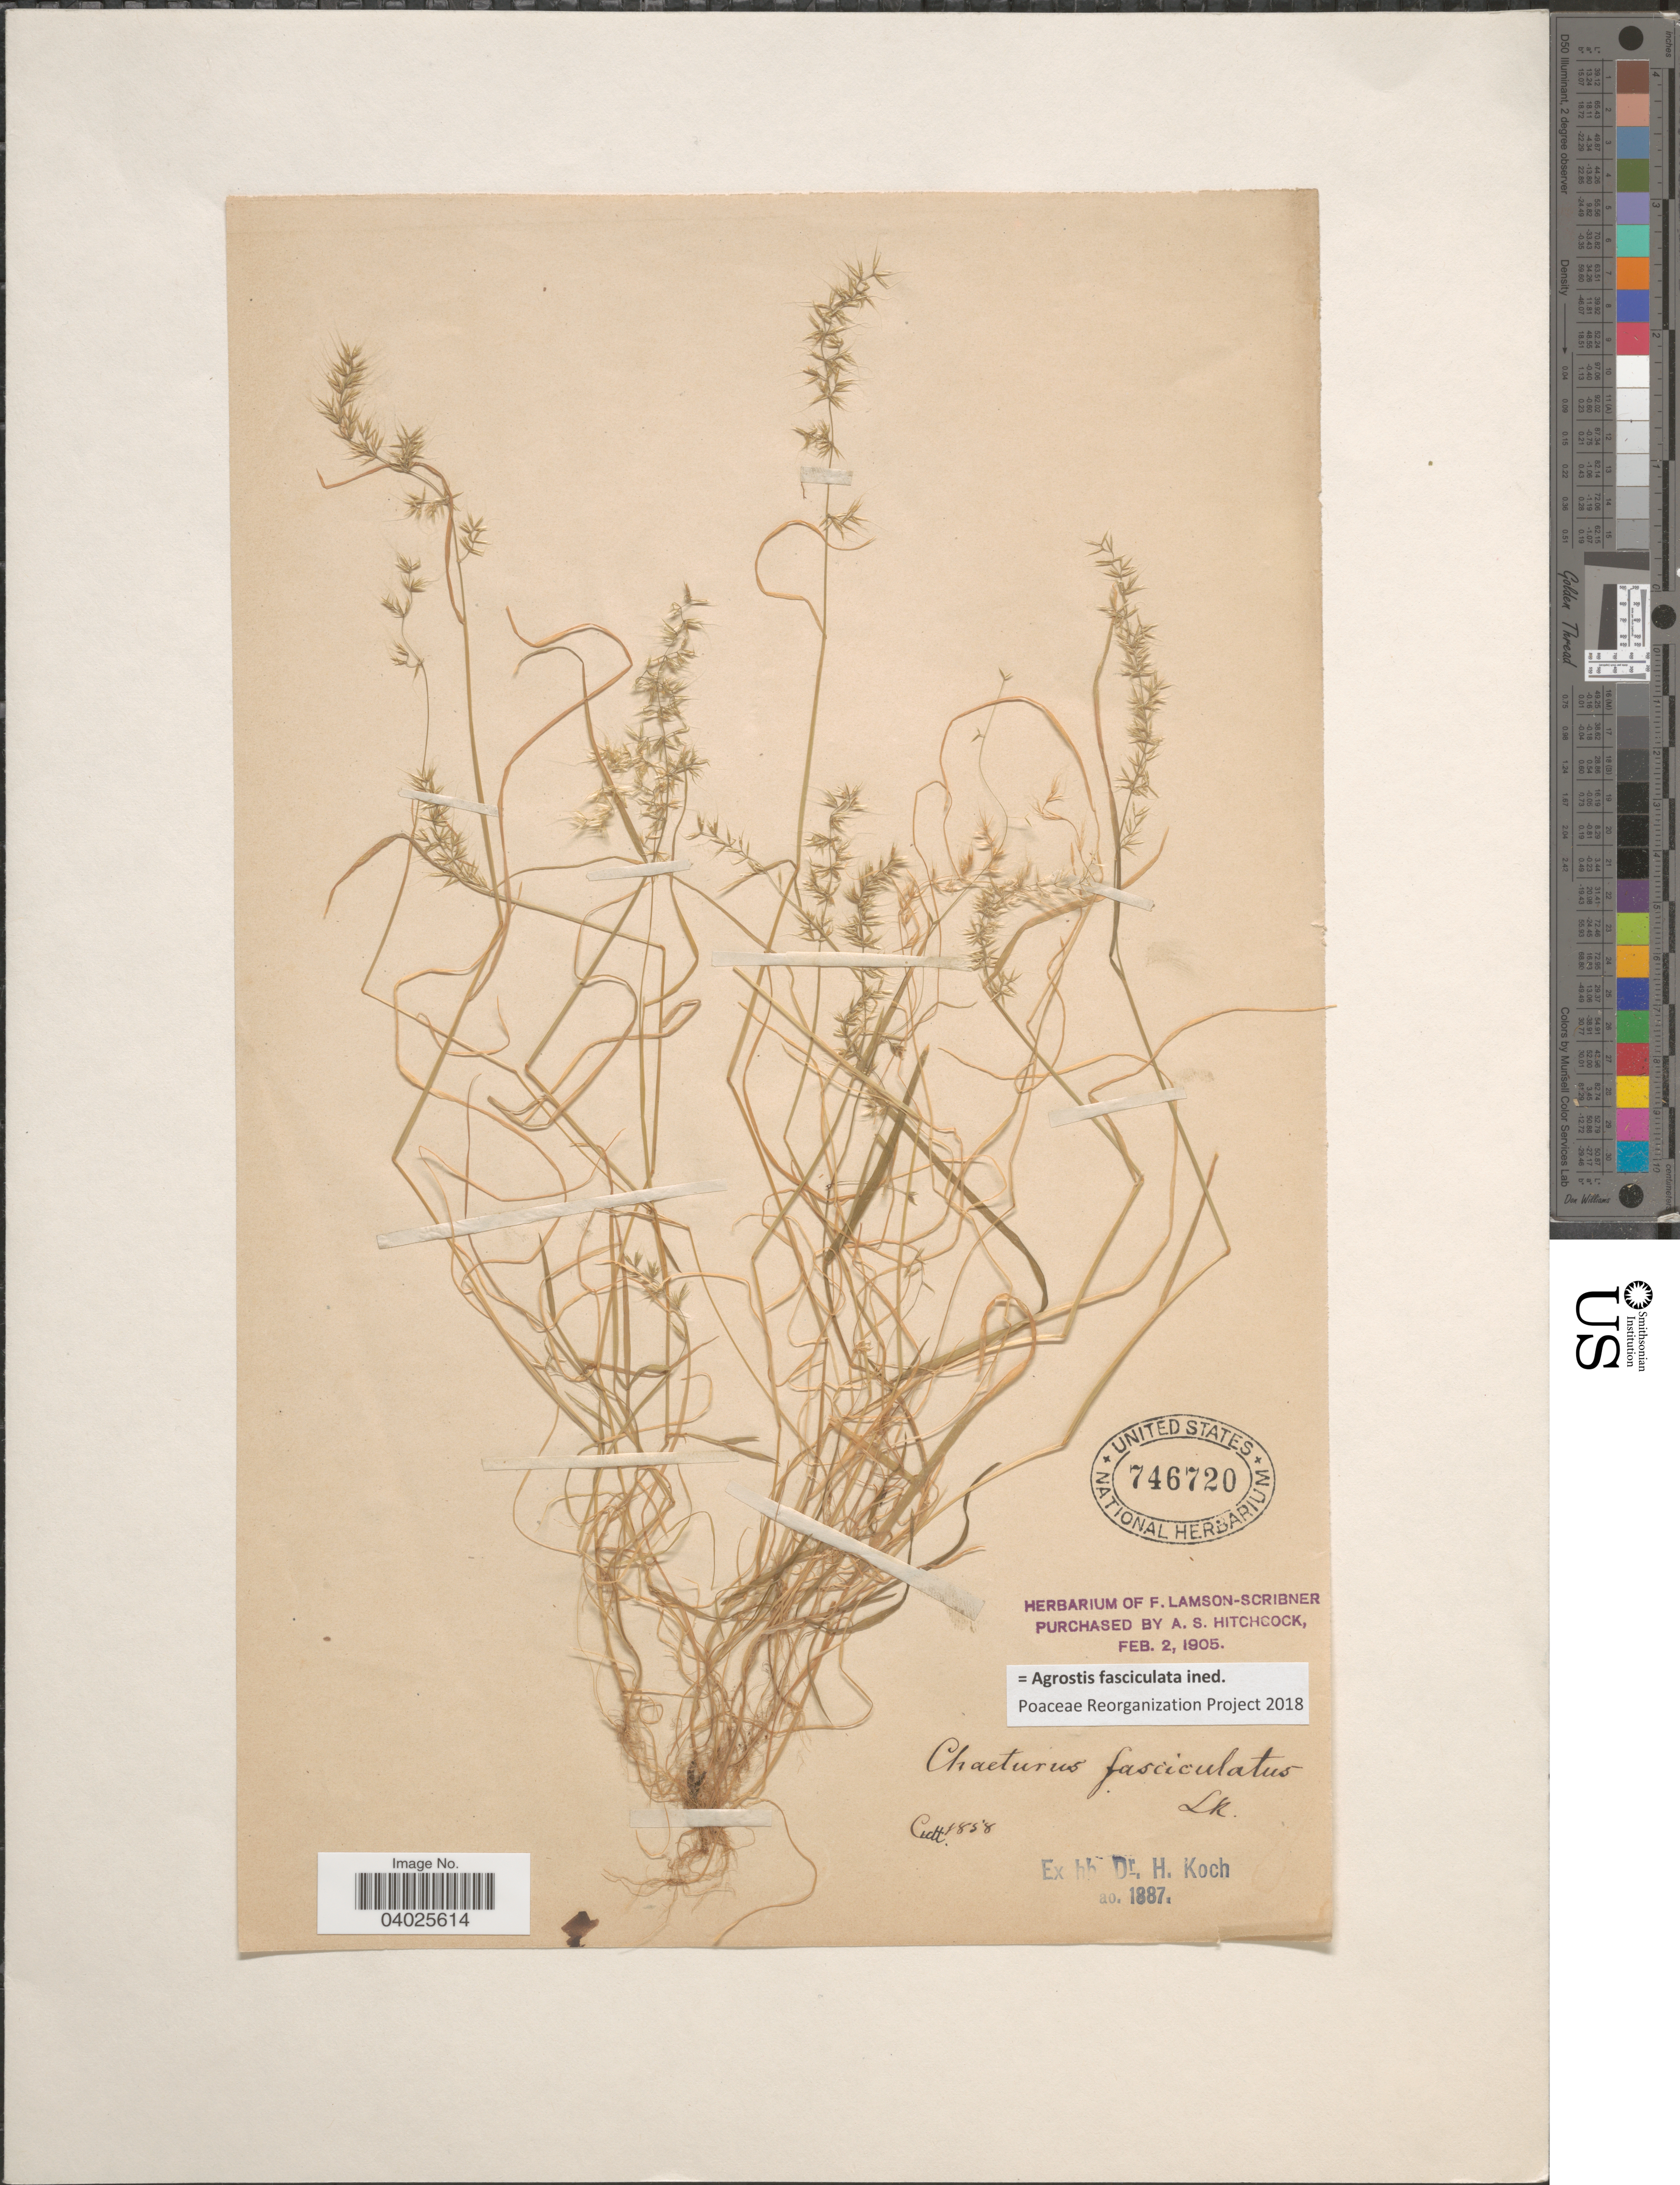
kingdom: Plantae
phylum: Tracheophyta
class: Liliopsida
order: Poales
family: Poaceae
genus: Agrostis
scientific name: Agrostis fasciculata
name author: Roem. & Schult.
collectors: Ex herb. Dr. H. Koch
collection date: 1858-10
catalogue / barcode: US 746720